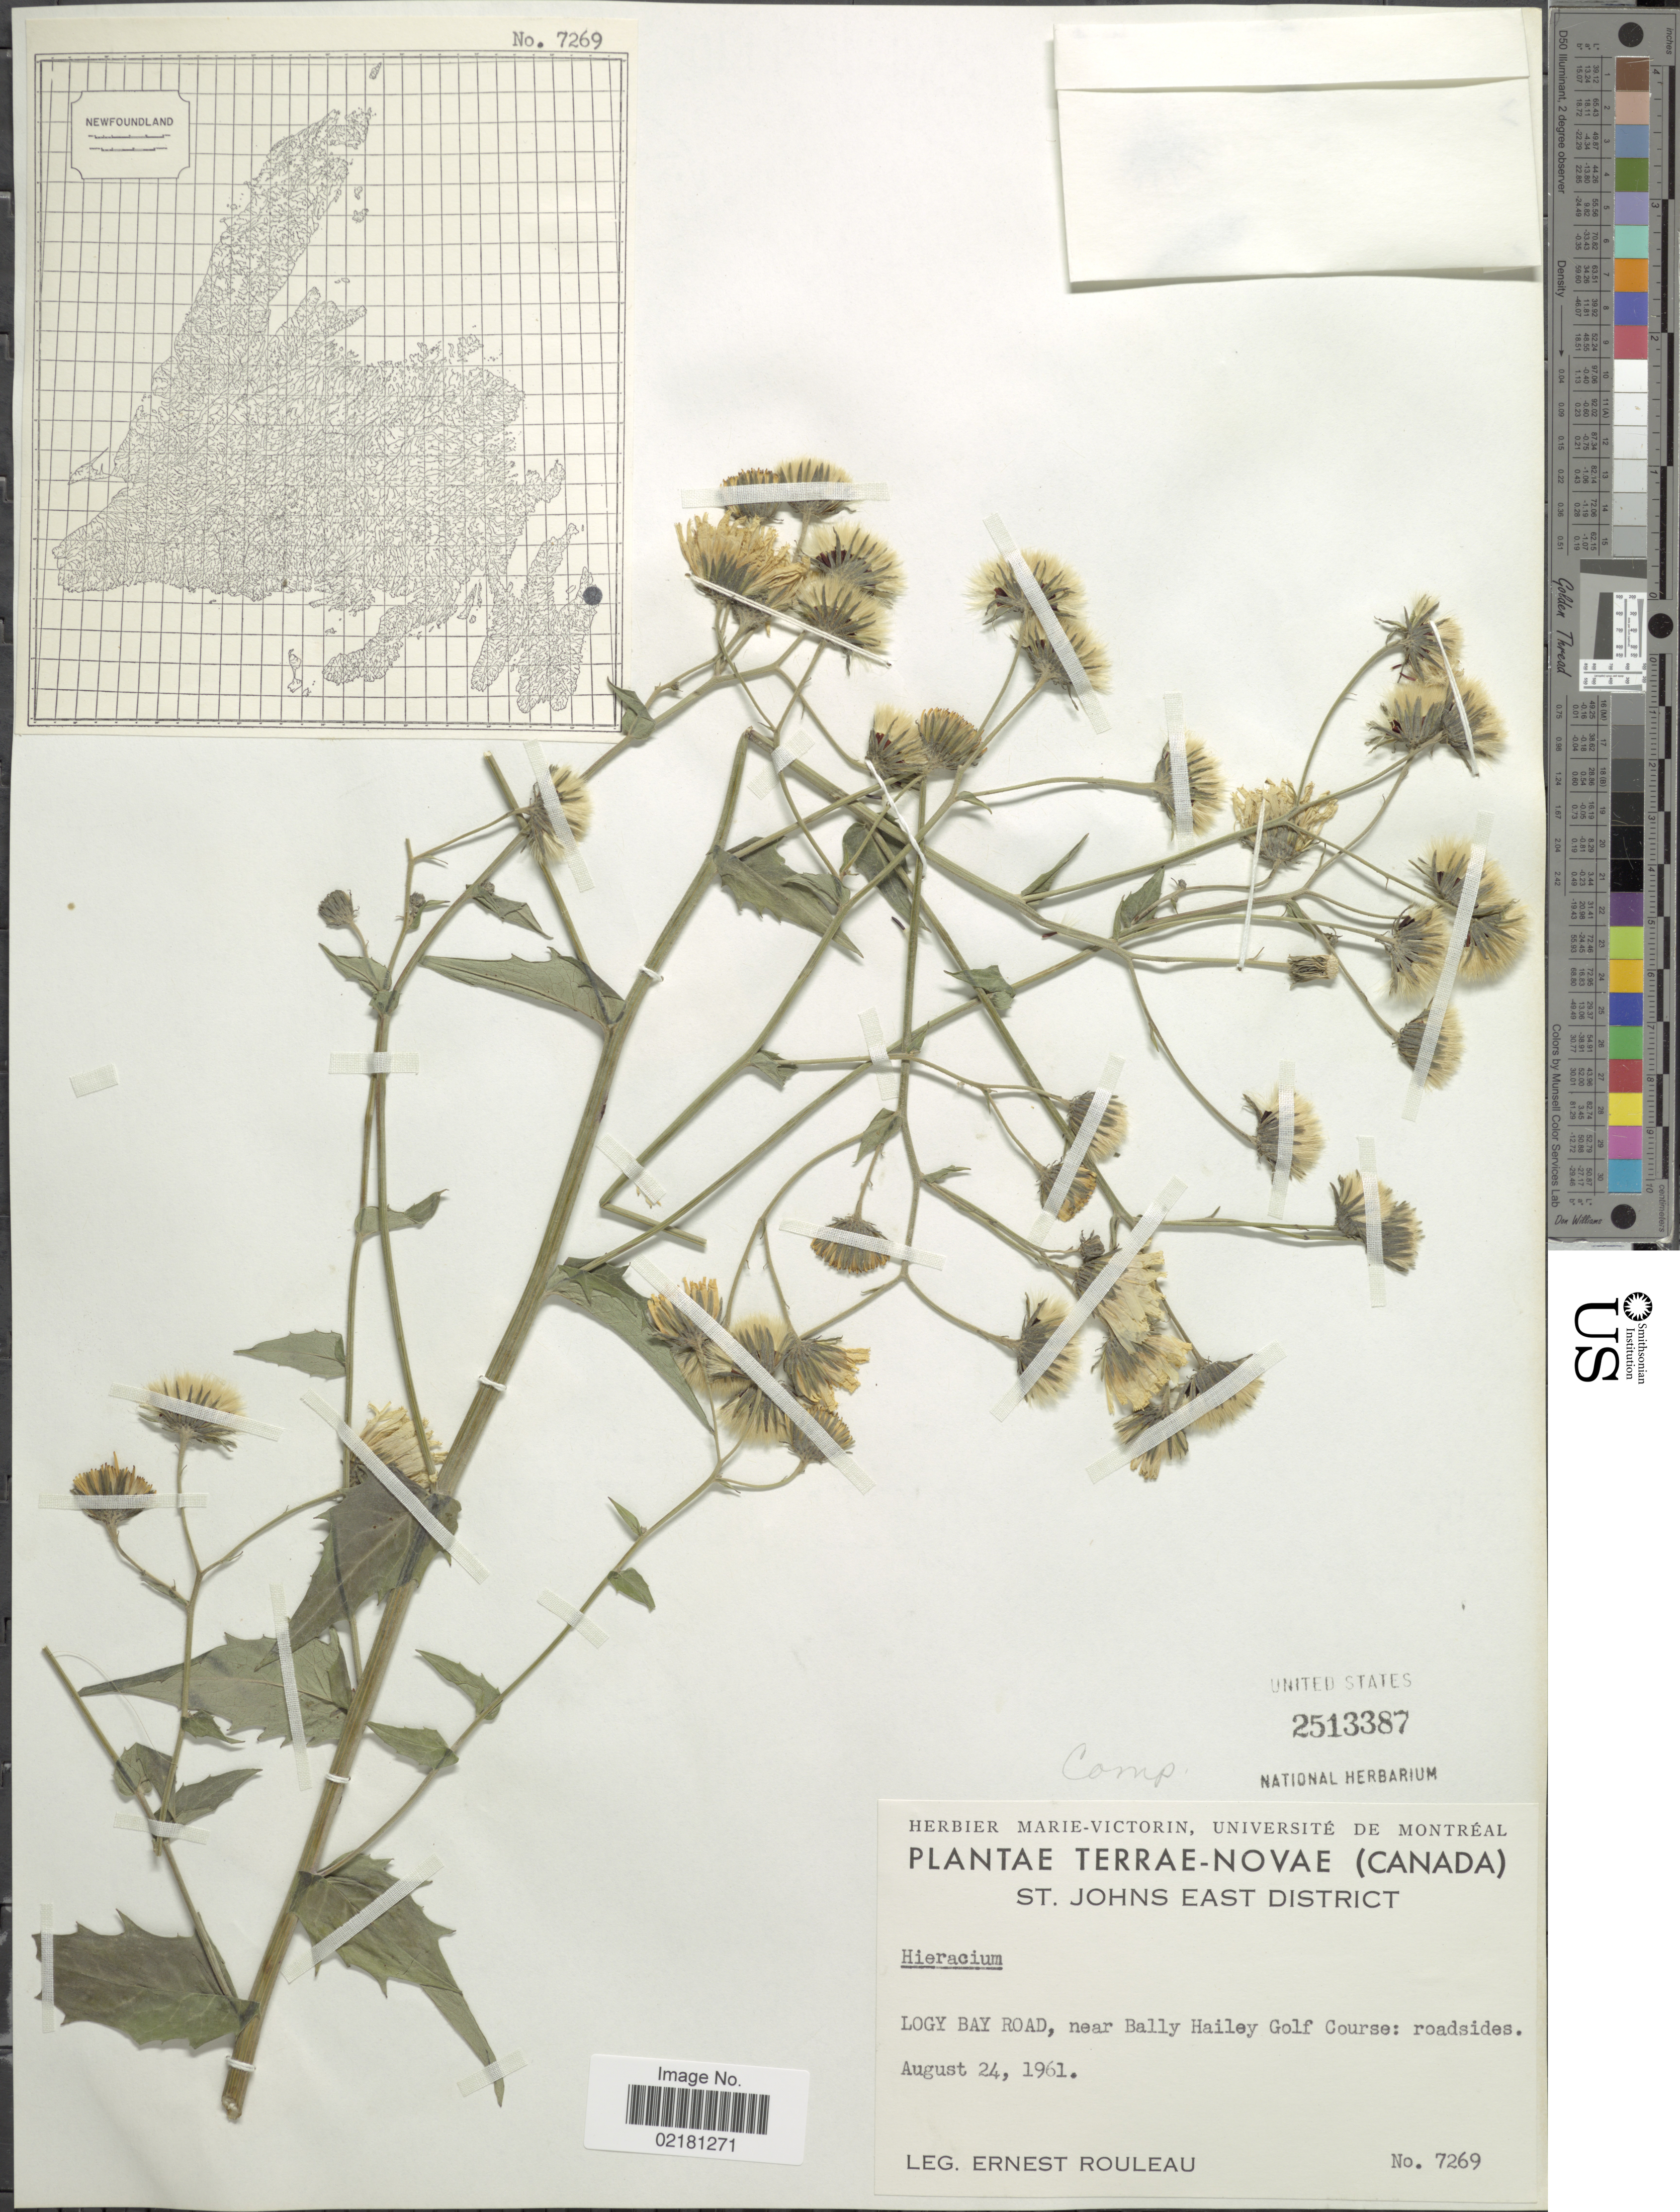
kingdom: Plantae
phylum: Tracheophyta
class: Magnoliopsida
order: Asterales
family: Asteraceae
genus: Hieracium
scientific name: Hieracium repandulare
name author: Druce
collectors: E. Rouleau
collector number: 7269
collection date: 1961-08-24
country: Canada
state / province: Newfoundland and Labrador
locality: Terrae-Novae, St. Johns East District, Logy Bay Road, near Bally Hailey Golf Course: roadsides.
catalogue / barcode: US 2513387